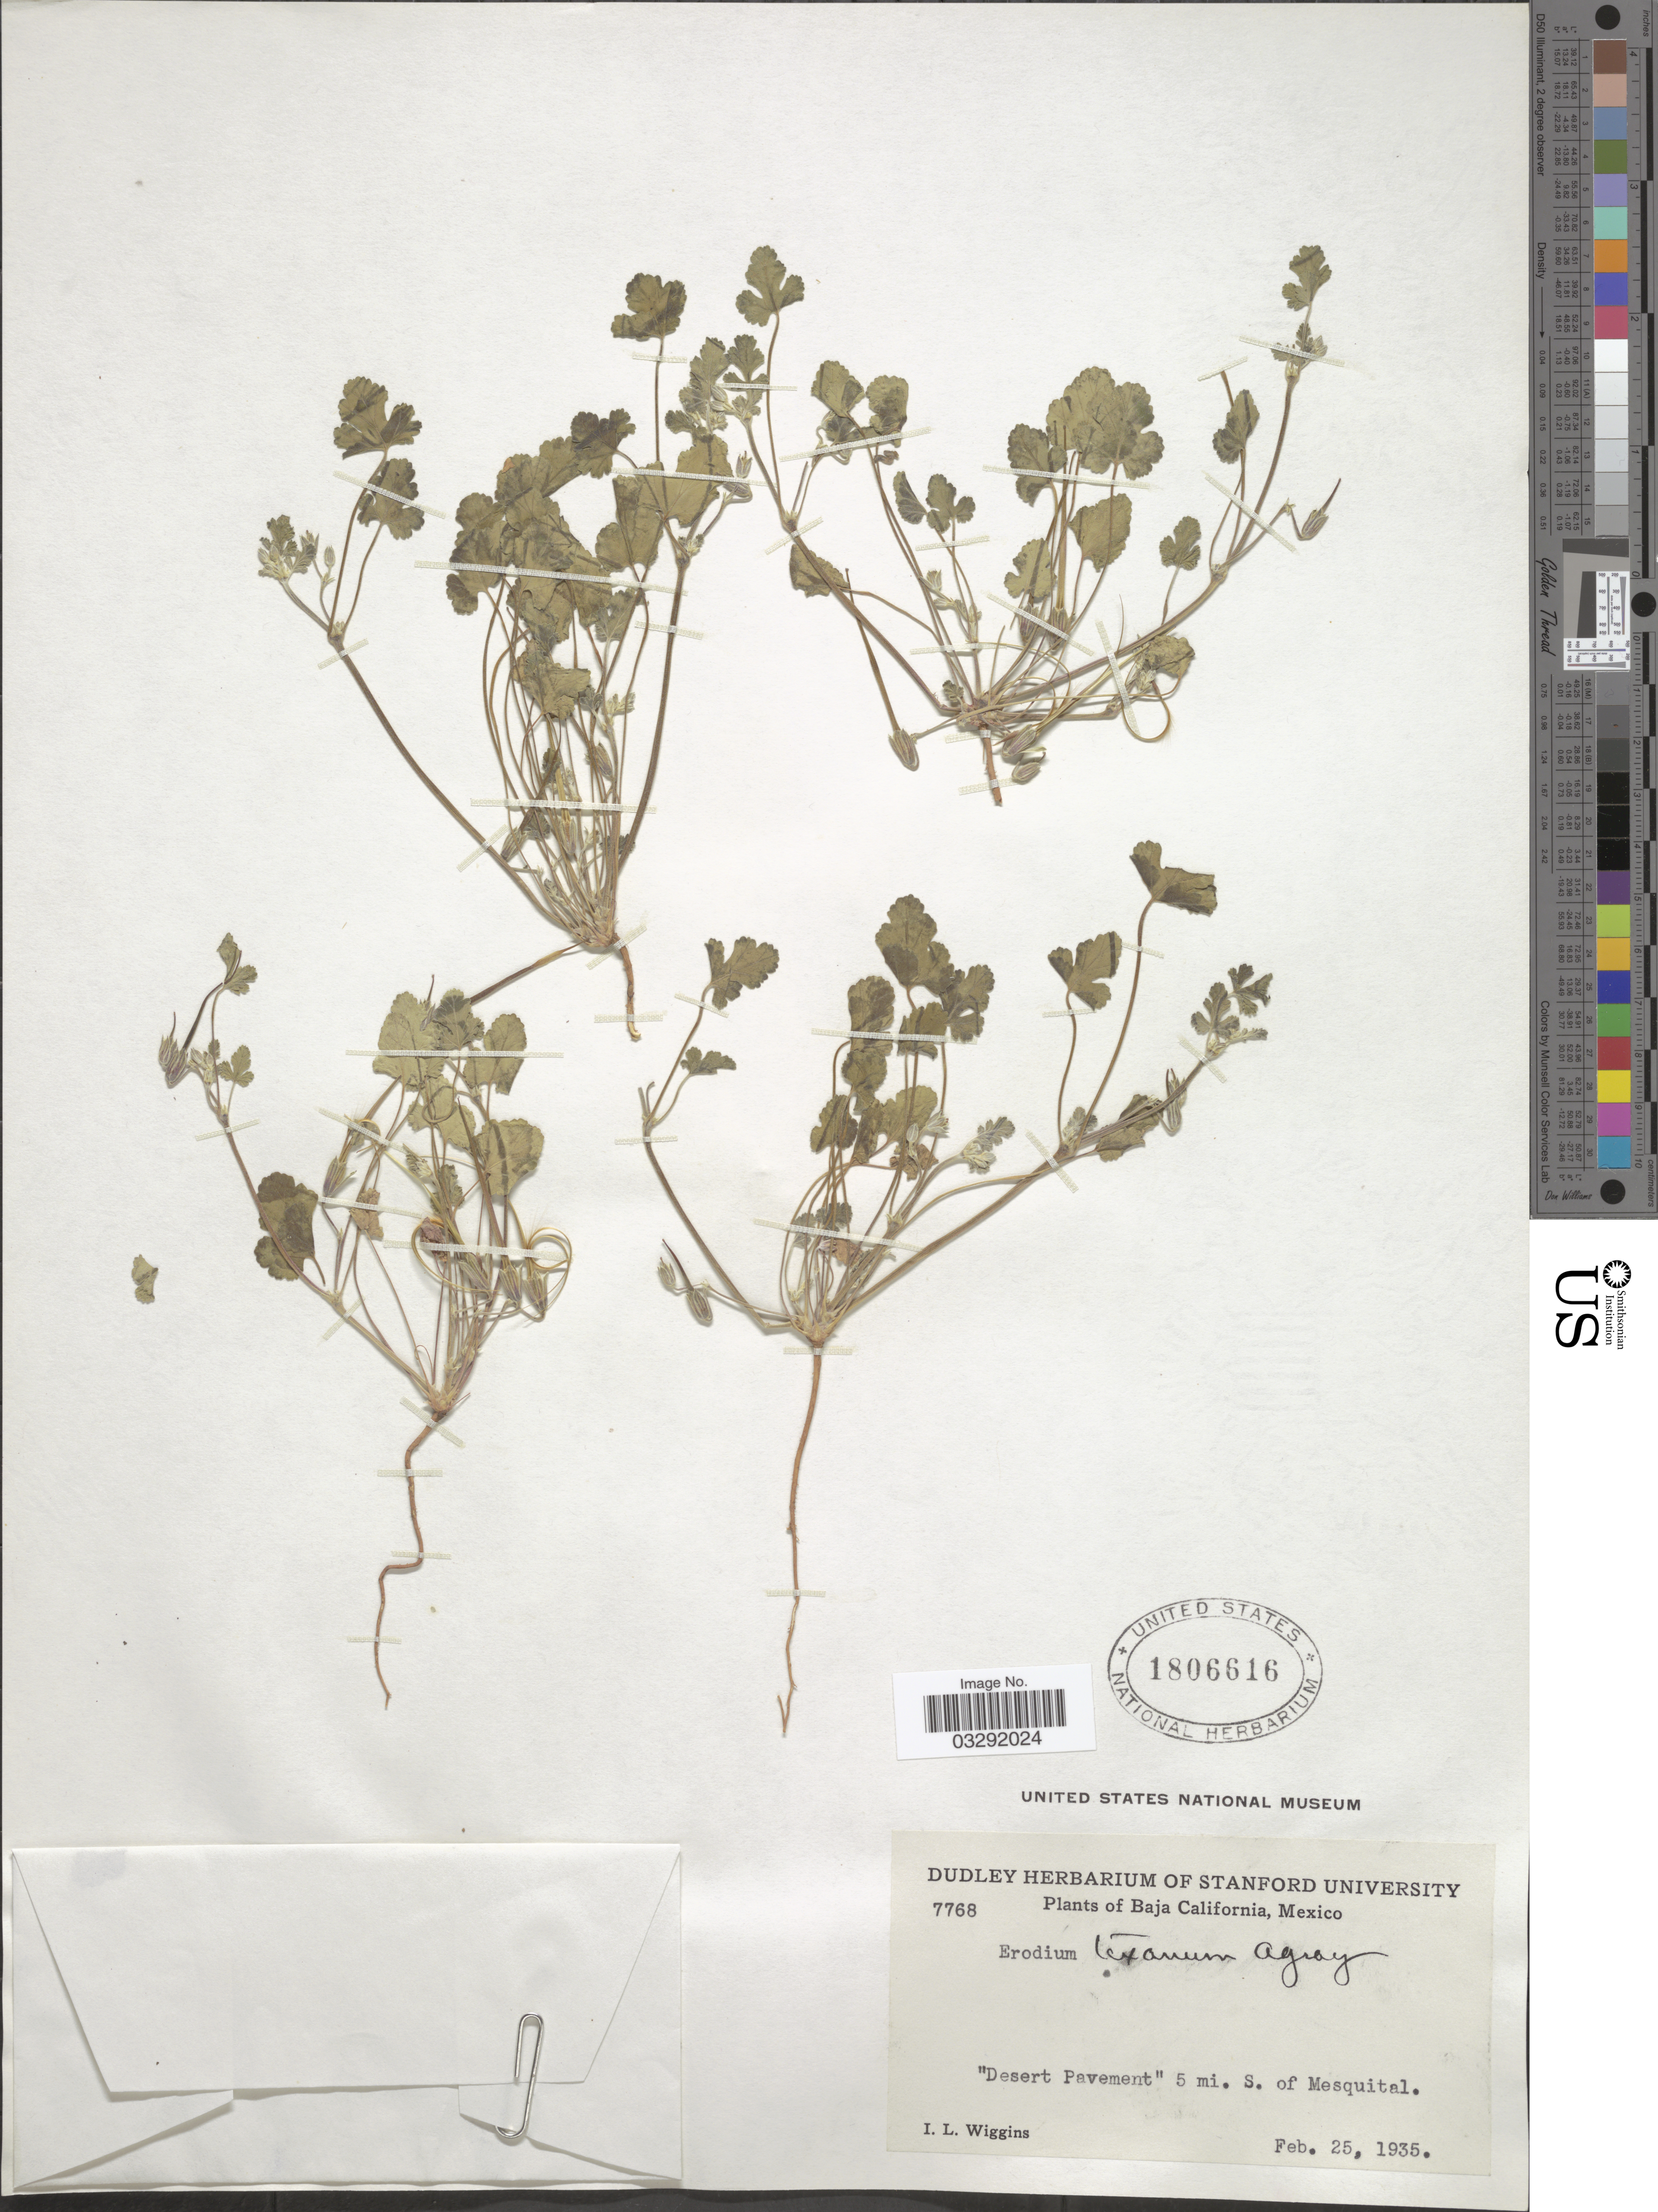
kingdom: Plantae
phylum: Tracheophyta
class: Magnoliopsida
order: Geraniales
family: Geraniaceae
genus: Erodium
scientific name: Erodium texanum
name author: A. Gray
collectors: I. L. Wiggins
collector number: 7768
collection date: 1935-02-25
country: Mexico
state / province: Baja California Norte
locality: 5 mi. S. of Mesquital.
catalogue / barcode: US 1806616